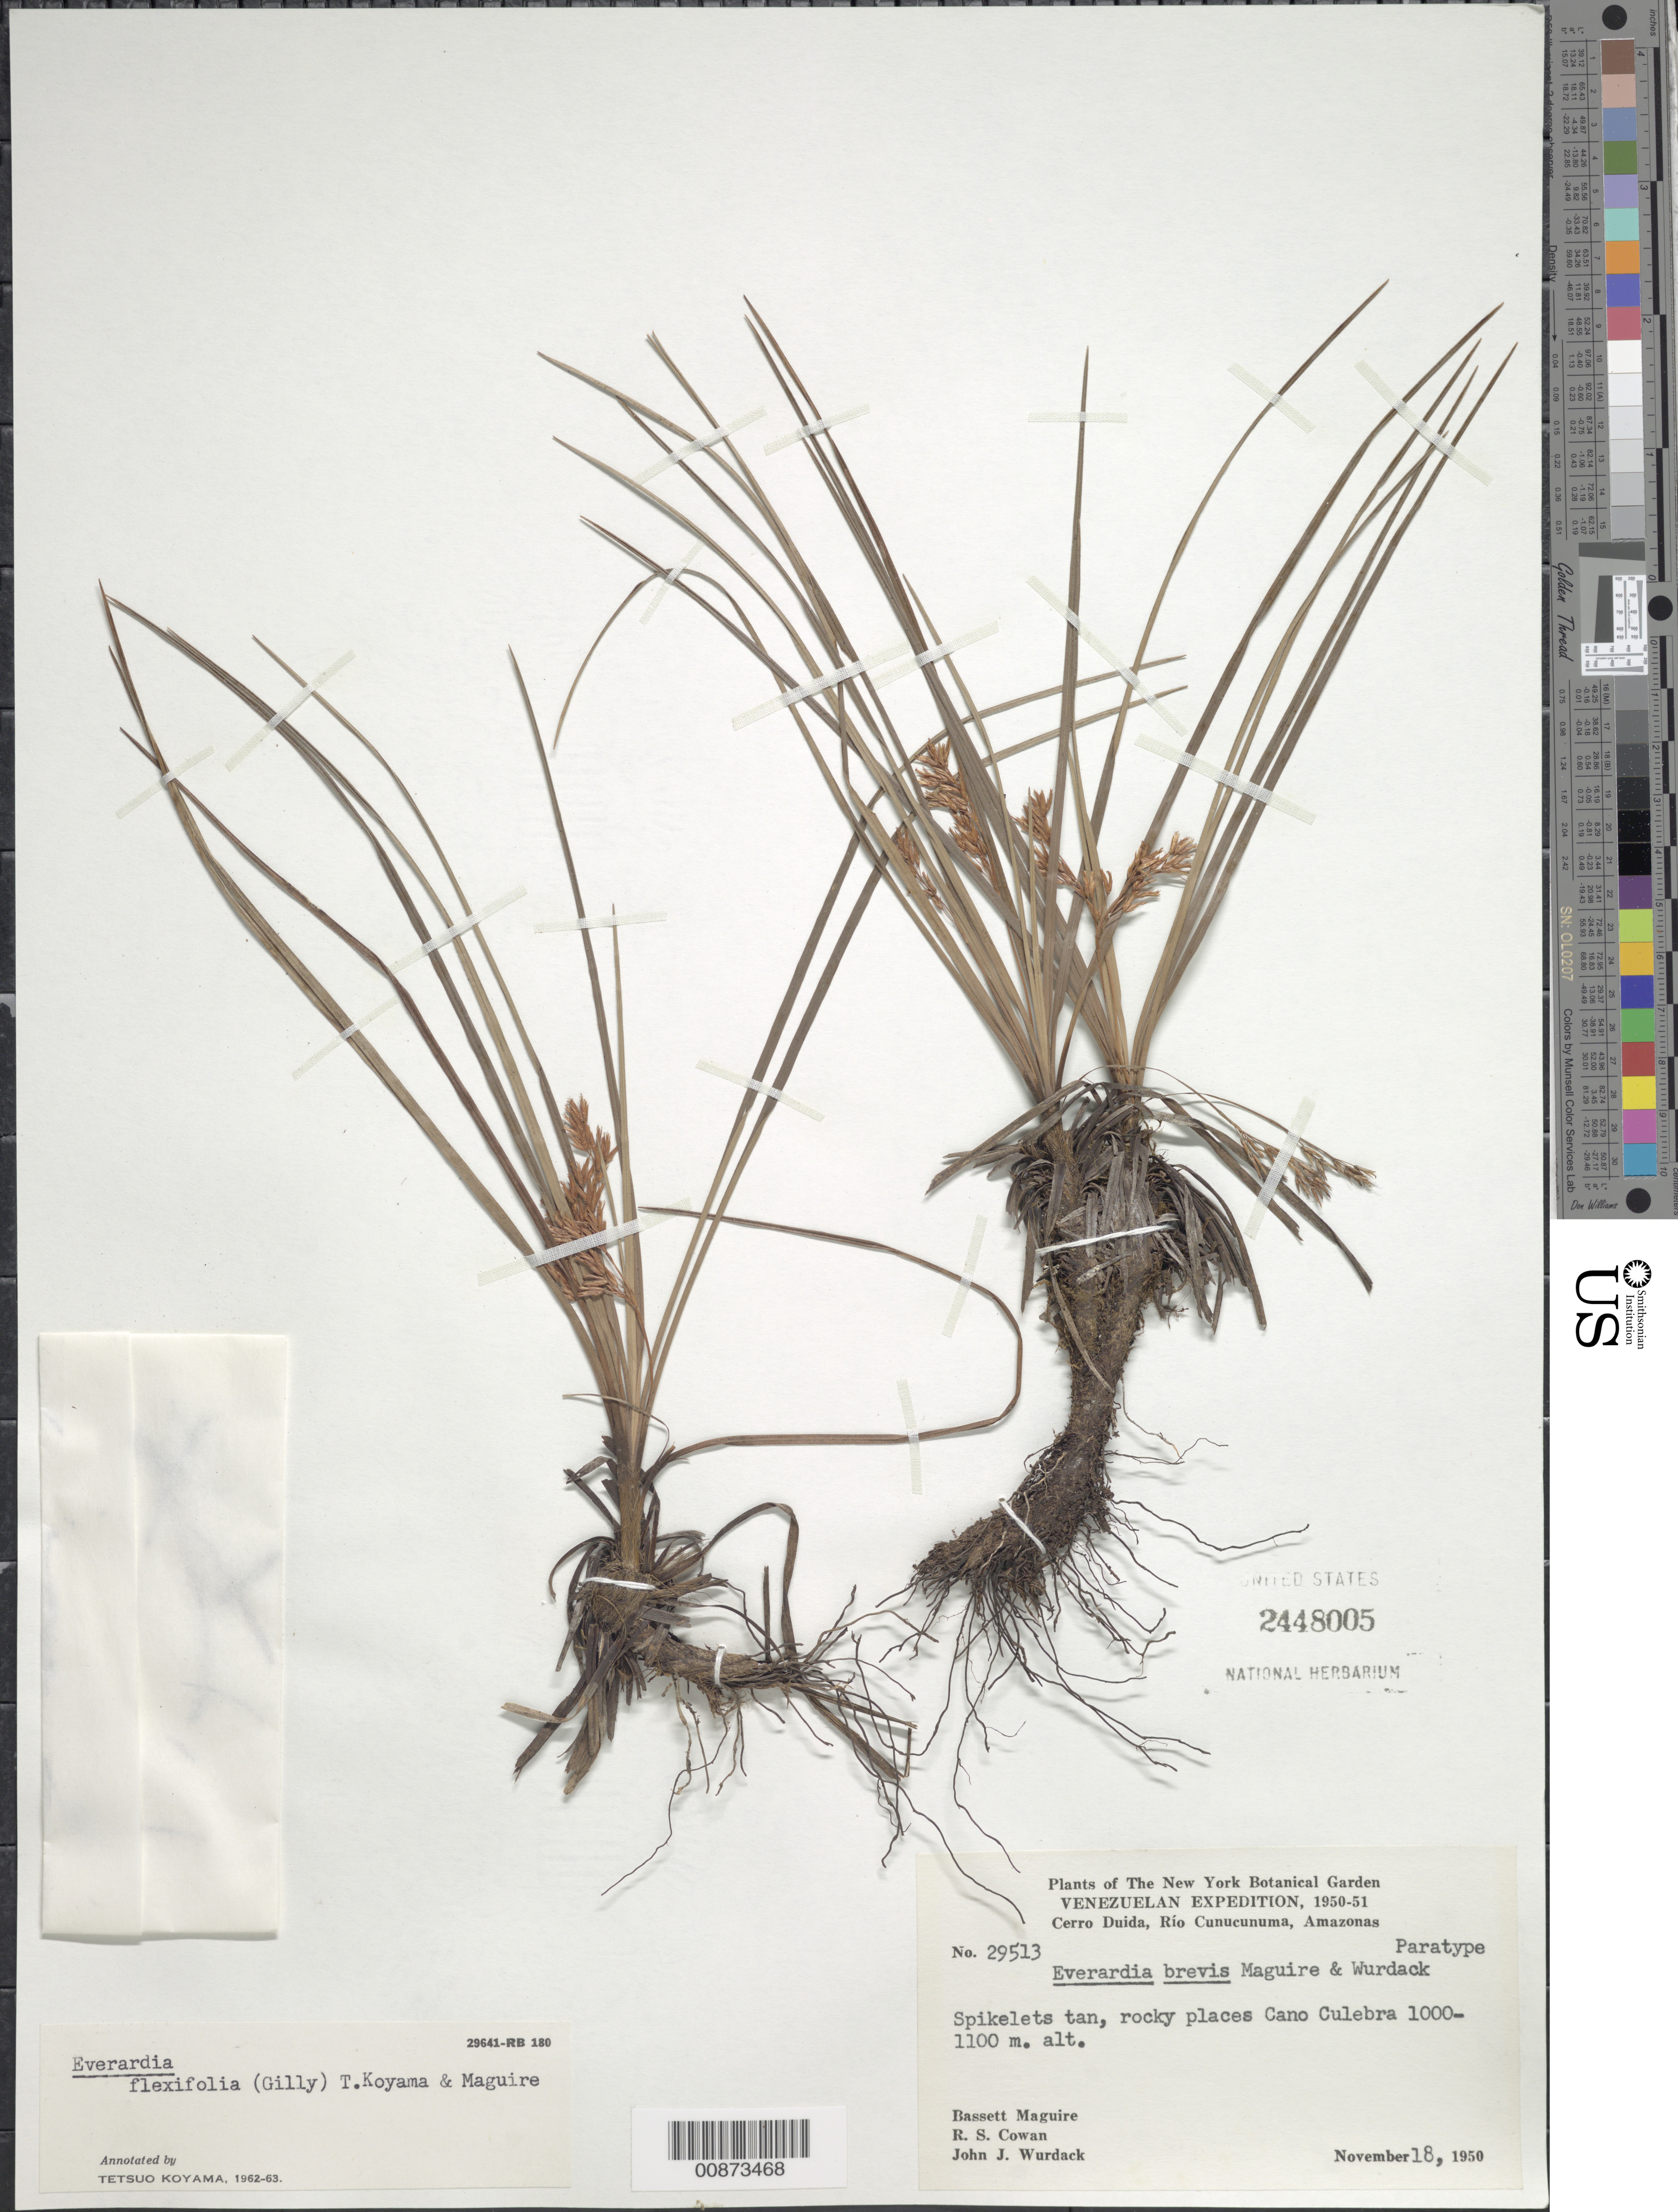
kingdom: Plantae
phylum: Tracheophyta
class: Liliopsida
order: Poales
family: Cyperaceae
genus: Cephalocarpus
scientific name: Cephalocarpus flexifolium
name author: (Gilly) S.M. Costa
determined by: Strong, Mark T., (BOT), Smithsonian Institution - National Museum of Natural History (UNITED STATES)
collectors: B. Maguire, R. S. Cowan & J. J. Wurdack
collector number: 29513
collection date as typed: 18-Nov-50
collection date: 1950-11-18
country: Venezuela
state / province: Amazonas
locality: Cerro Duida, Río Cunucunuma, Caño Culebra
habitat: Rocky places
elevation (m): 1000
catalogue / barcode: US 2448005